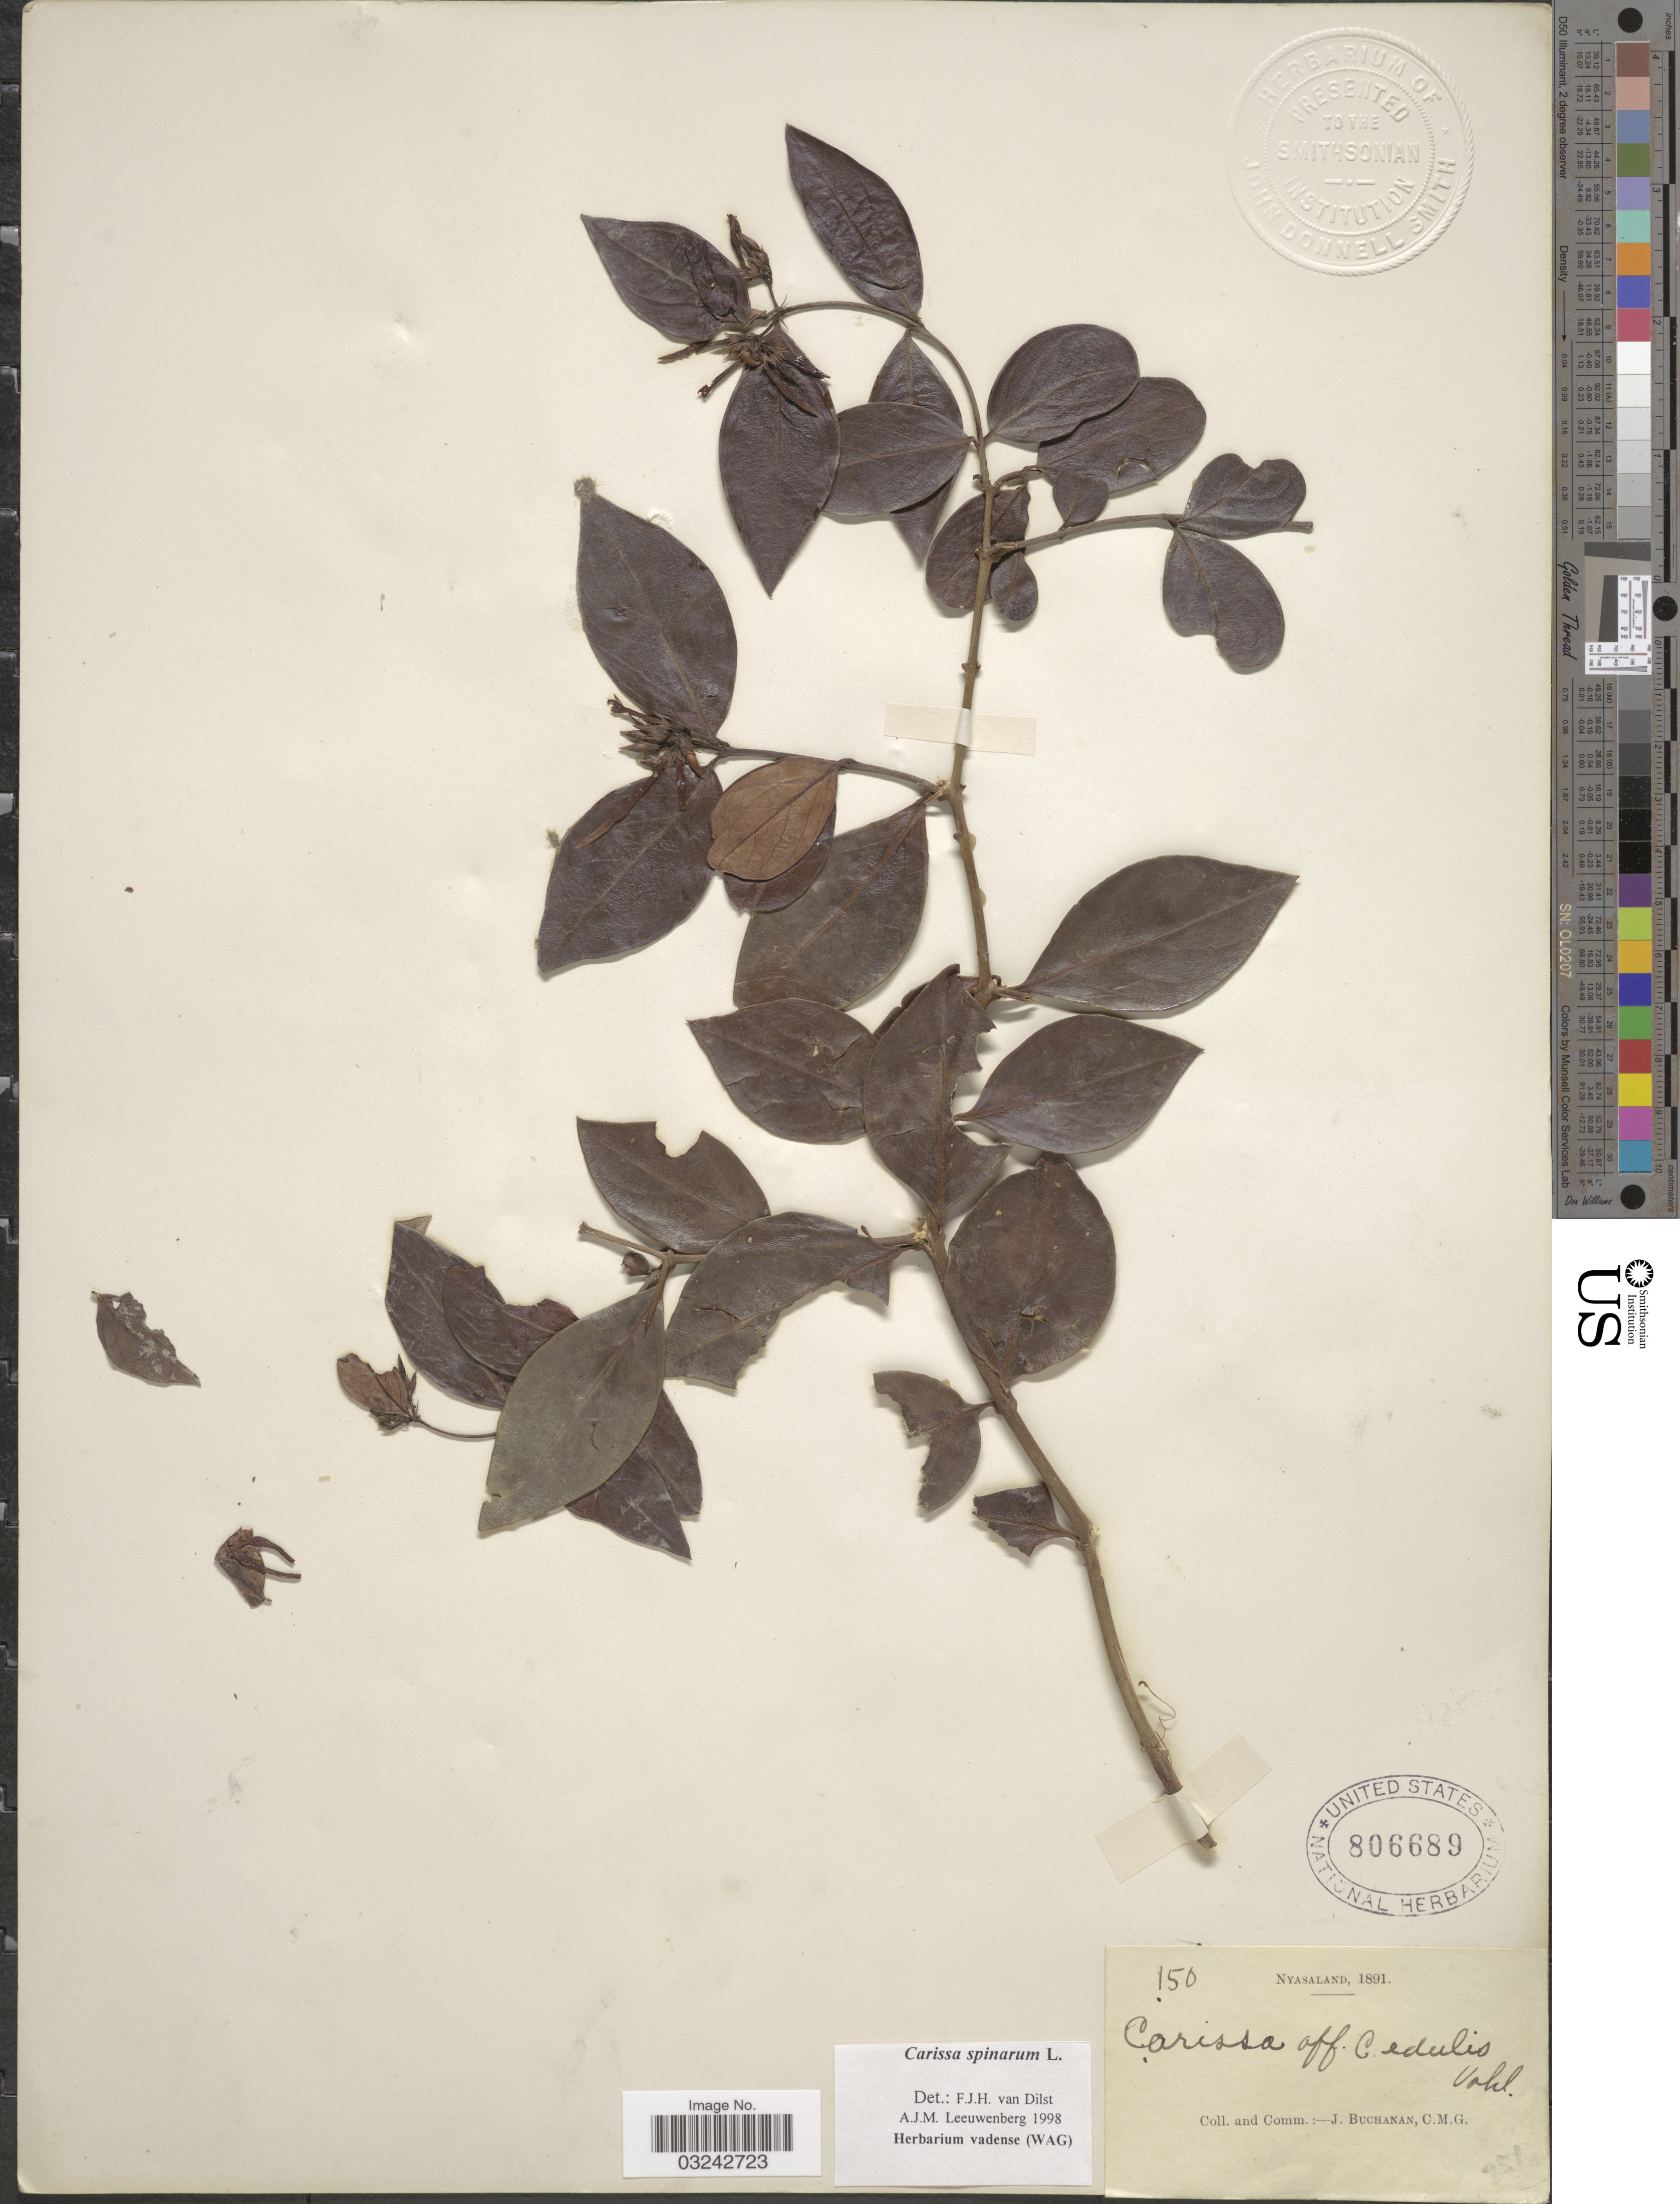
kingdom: Plantae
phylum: Tracheophyta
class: Magnoliopsida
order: Gentianales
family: Apocynaceae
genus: Carissa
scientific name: Carissa spinarum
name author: L.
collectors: J. Buchanan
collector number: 150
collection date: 1891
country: Malawi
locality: Nyasaland.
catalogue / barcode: US 806689